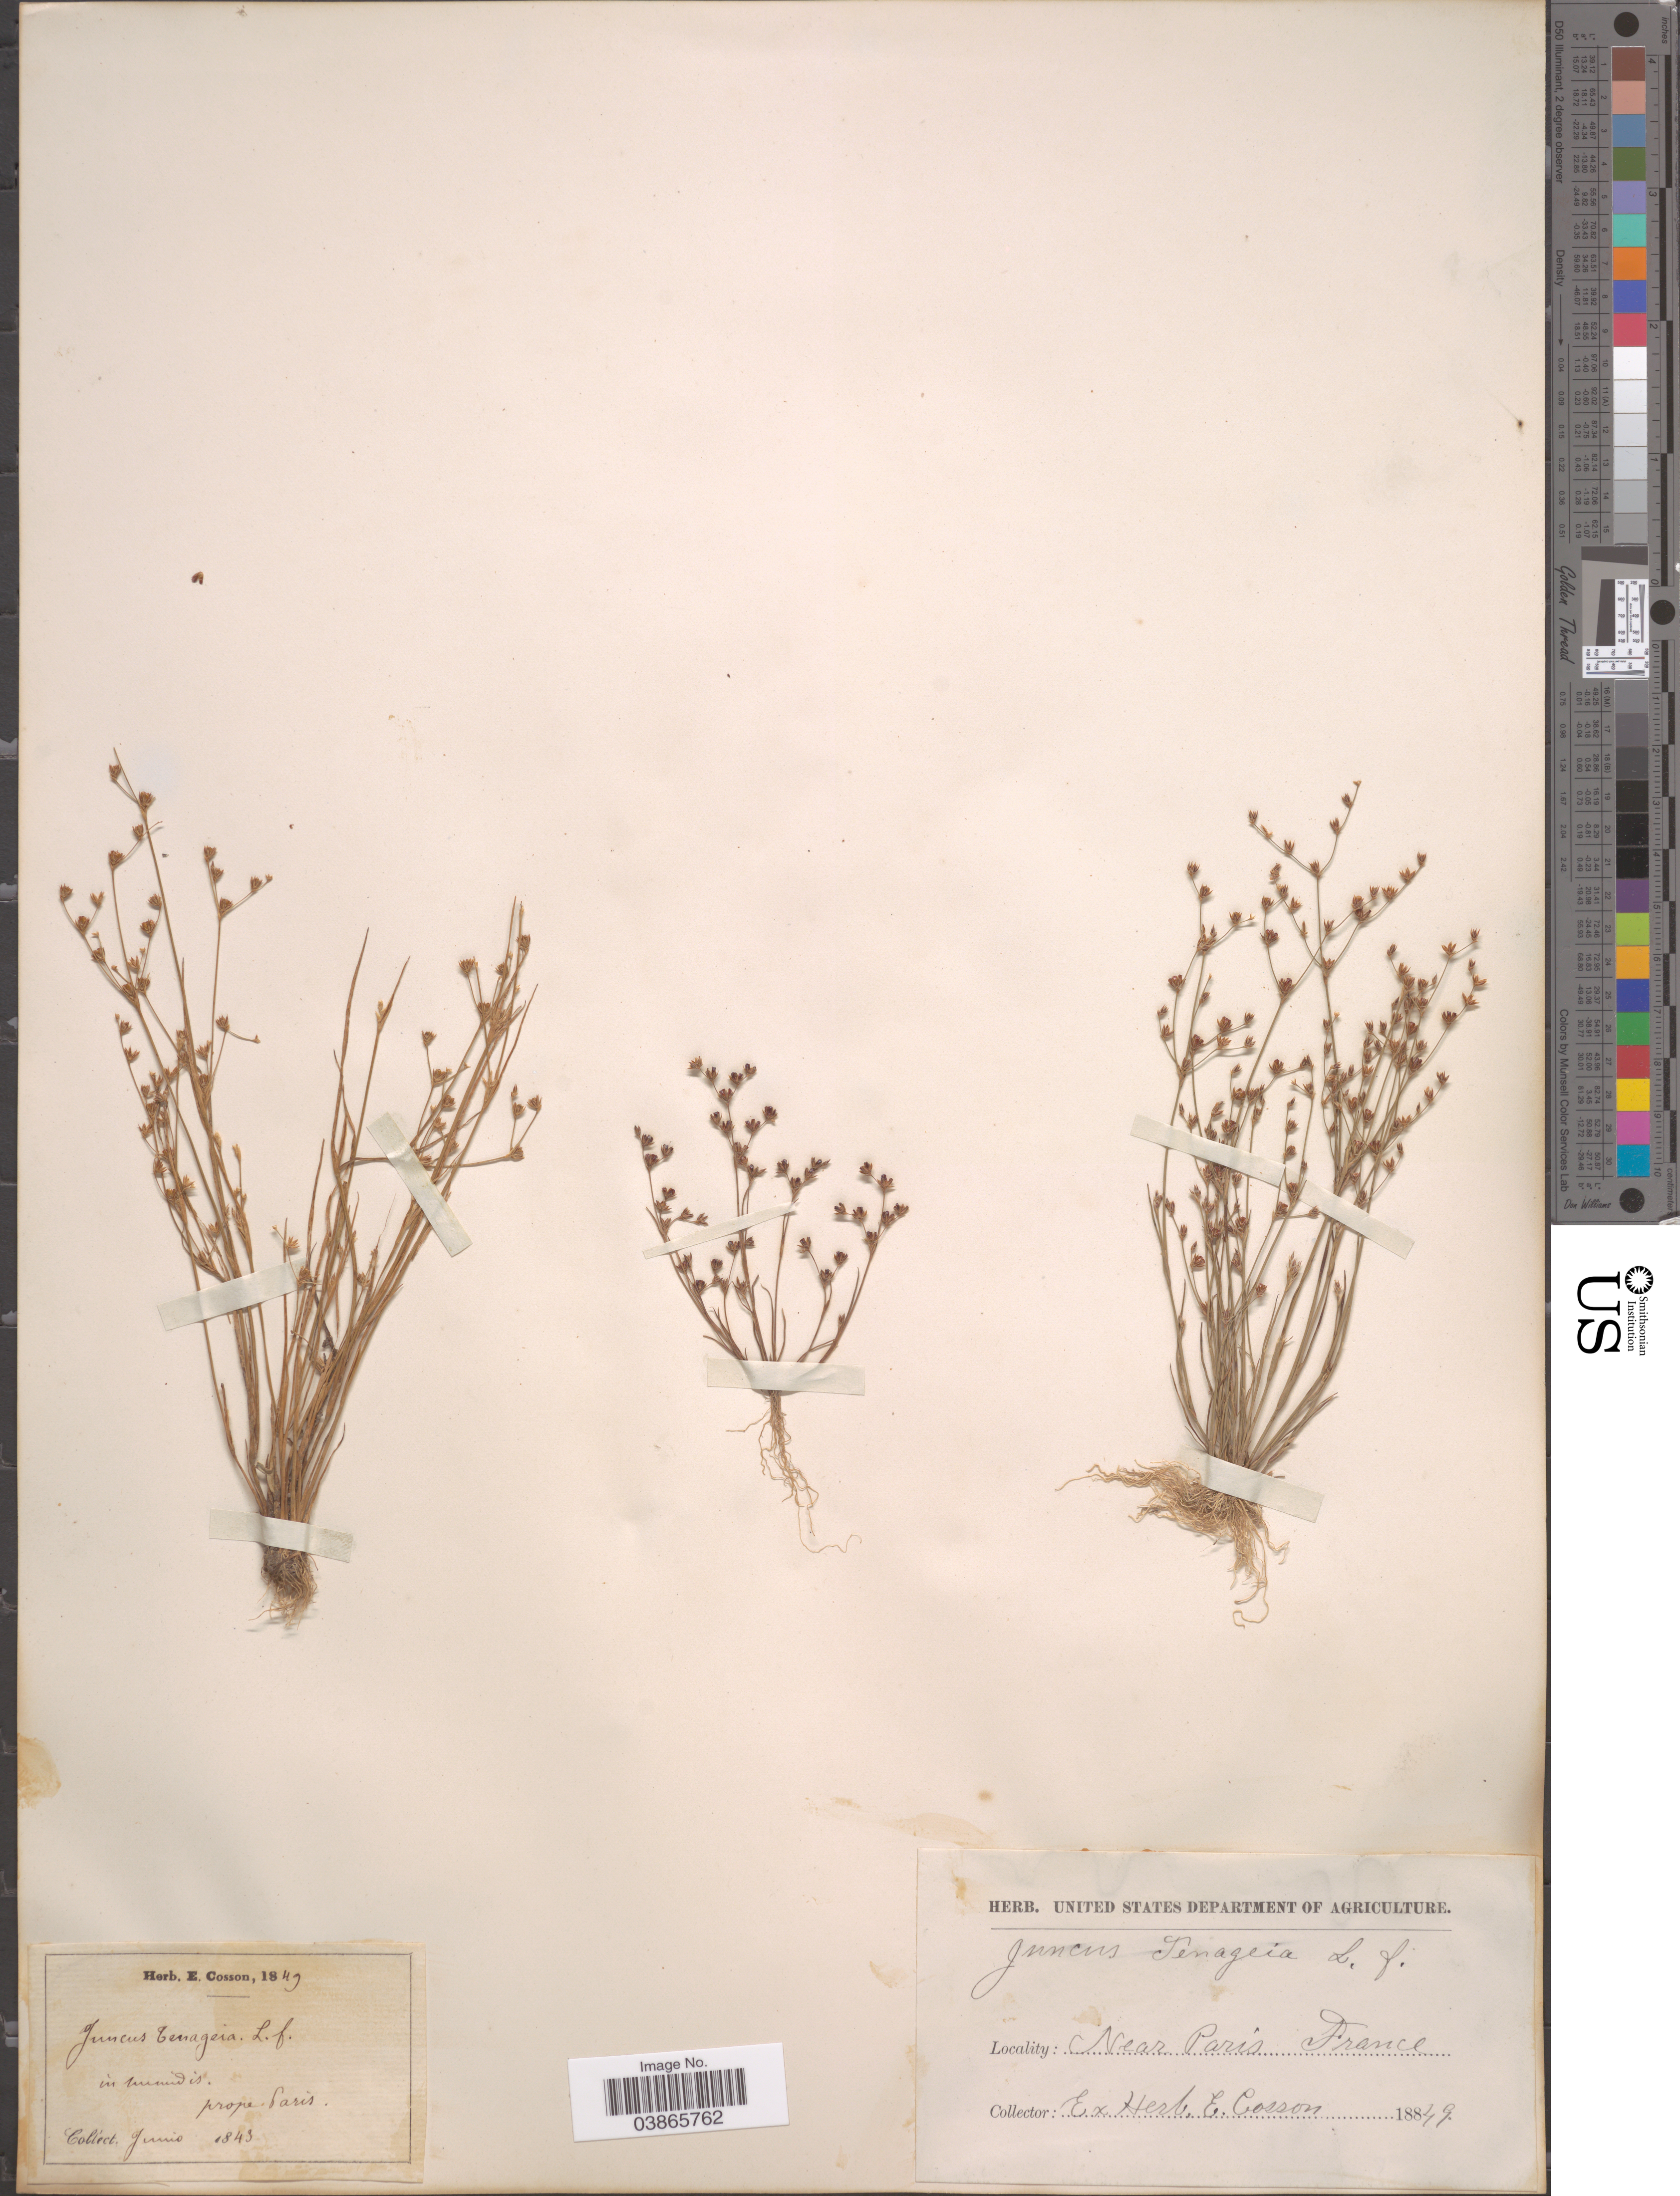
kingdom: Plantae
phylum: Tracheophyta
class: Liliopsida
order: Poales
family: Juncaceae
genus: Juncus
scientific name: Juncus tenageia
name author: Ehrh. ex L. f.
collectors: ex herb. Cosson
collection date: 1843-06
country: France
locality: Prope Paris. Near Paris.